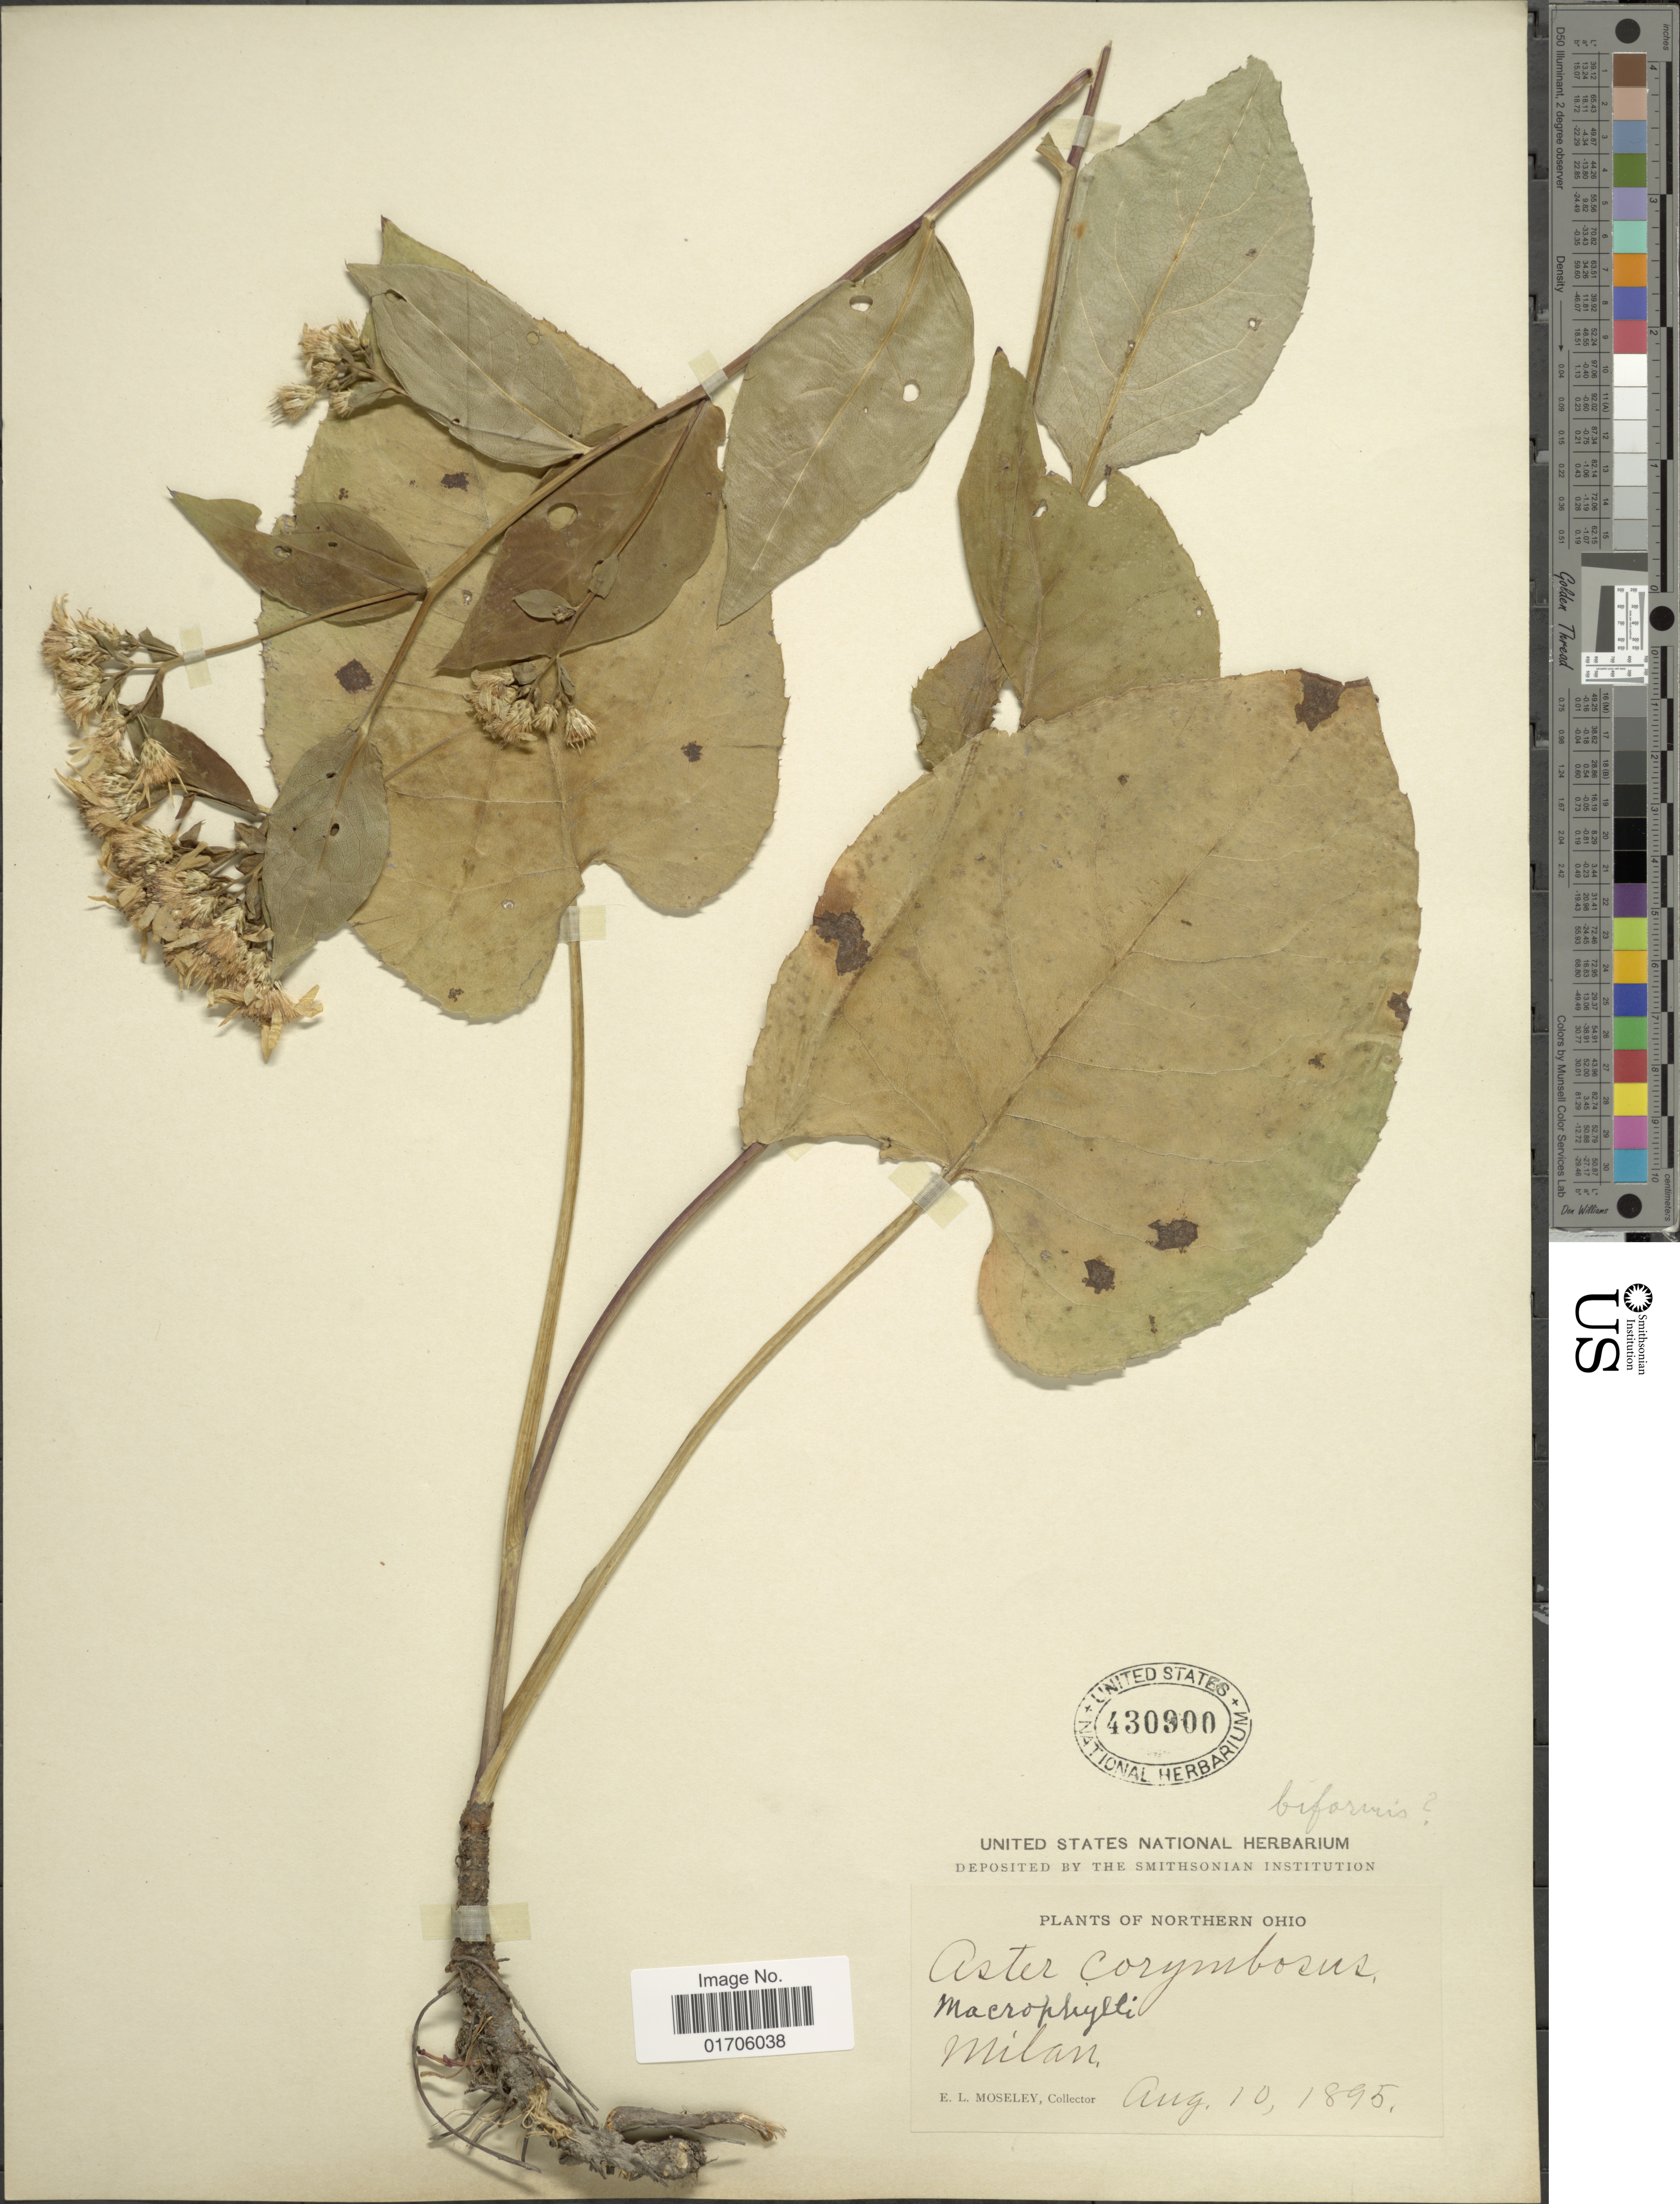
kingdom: Plantae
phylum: Tracheophyta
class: Magnoliopsida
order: Asterales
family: Asteraceae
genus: Eurybia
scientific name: Eurybia sp.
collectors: E. Moseley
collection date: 1895-08-10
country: United States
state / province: Ohio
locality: Northern Ohio. Milan.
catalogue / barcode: US 430900